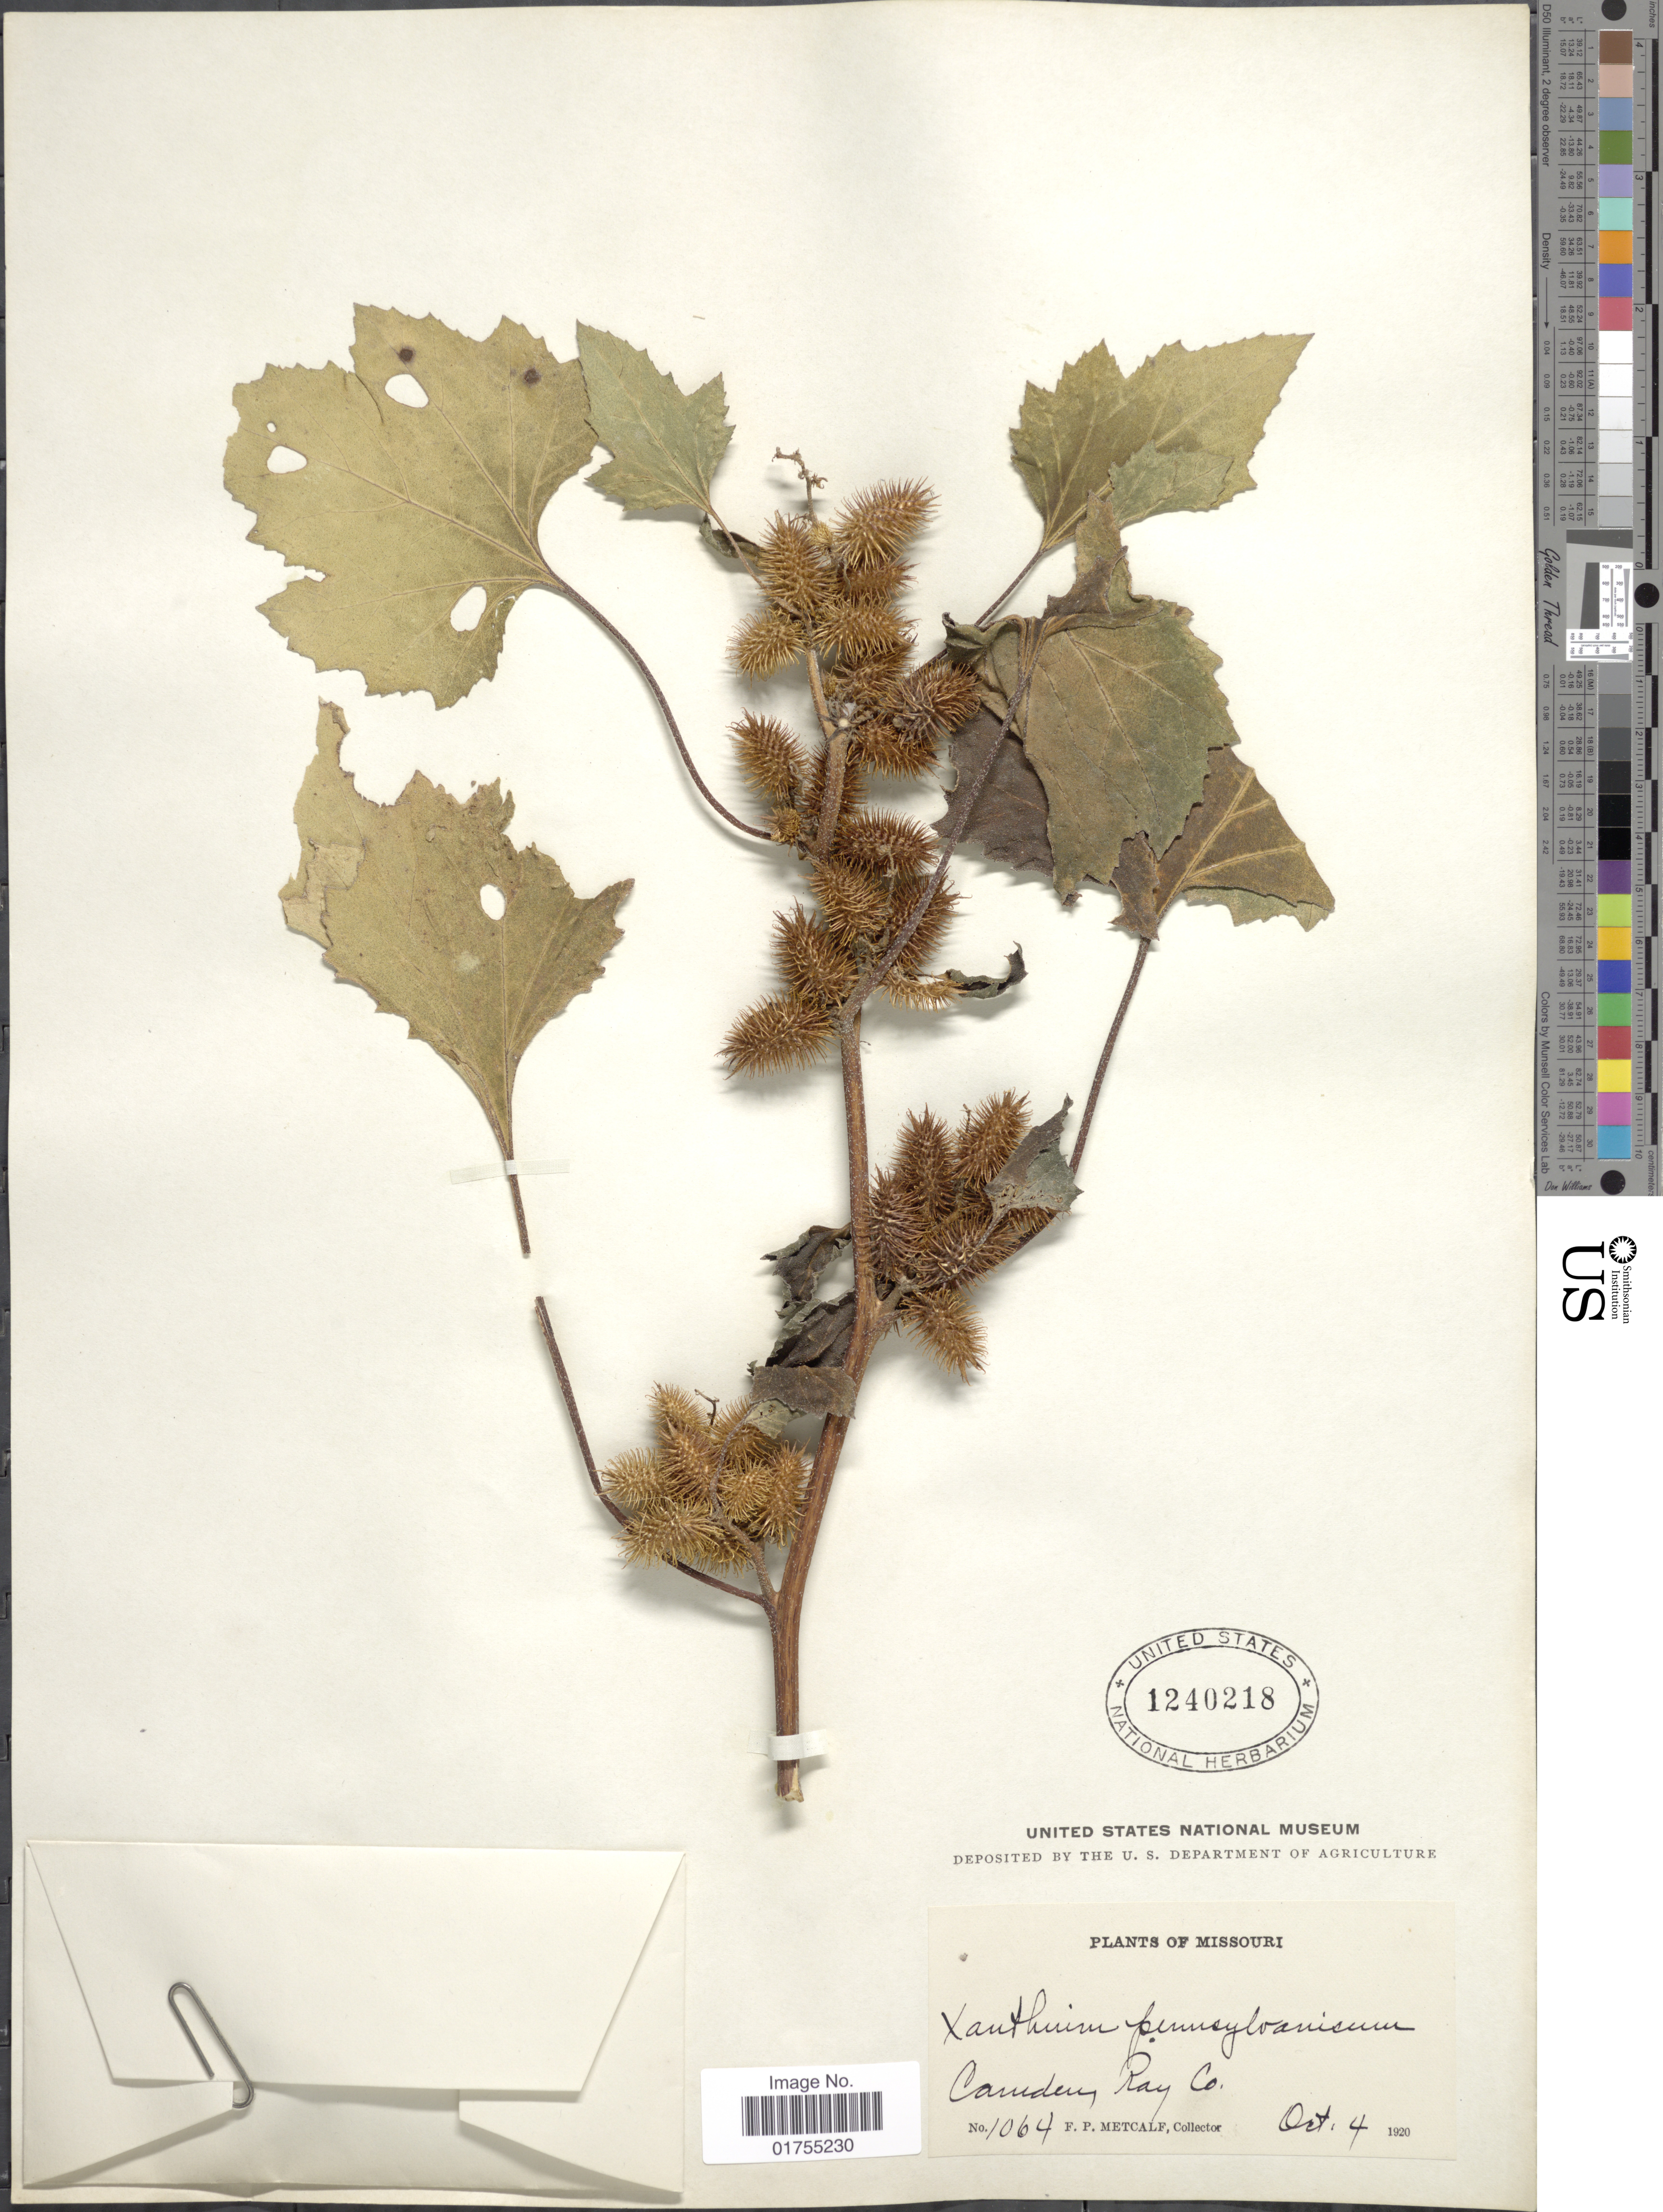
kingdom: Plantae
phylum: Tracheophyta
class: Magnoliopsida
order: Asterales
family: Asteraceae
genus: Xanthium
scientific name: Xanthium strumarium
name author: L.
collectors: F. Metcalf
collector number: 1064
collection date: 1920-10-04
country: United States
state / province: Missouri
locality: Camden, Ray Co.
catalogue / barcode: US 1240218